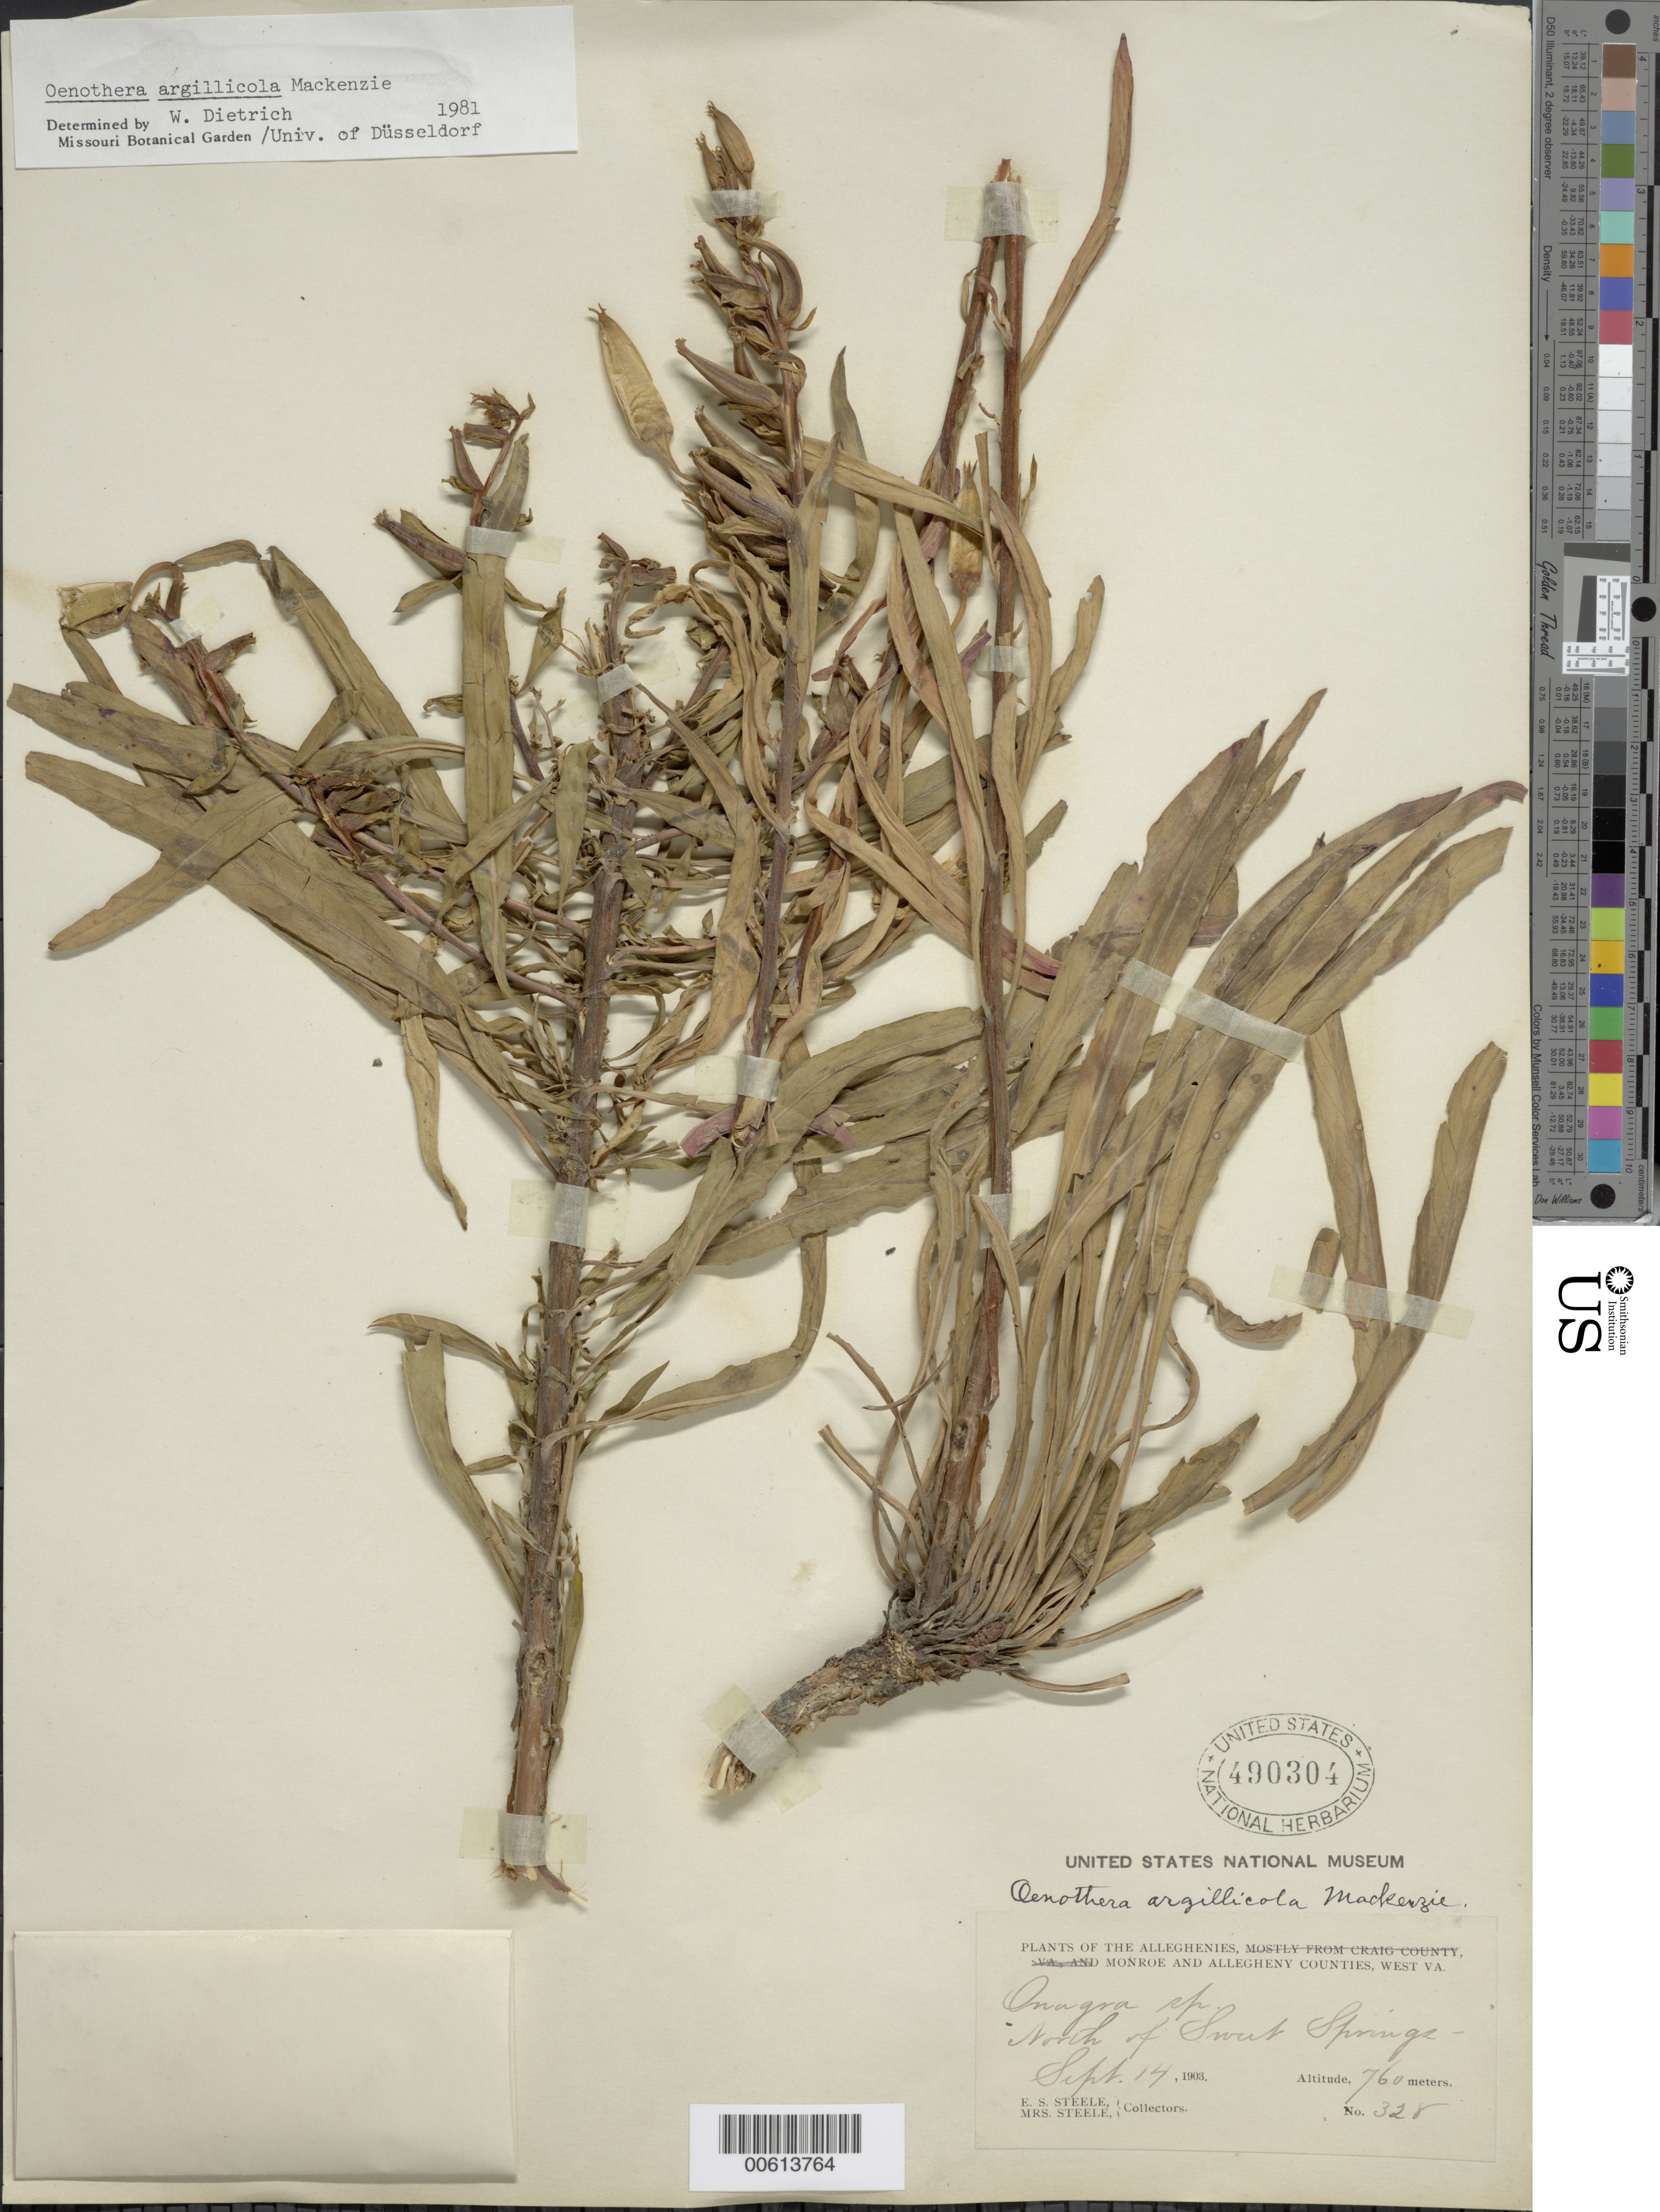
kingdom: Plantae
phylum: Tracheophyta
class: Magnoliopsida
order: Myrtales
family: Onagraceae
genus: Oenothera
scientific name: Oenothera argillicola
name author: Mackenz.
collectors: E. Steele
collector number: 328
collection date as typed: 14 Sep 1903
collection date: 1903-09-14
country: United States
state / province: West Virginia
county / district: Monroe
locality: Sweet Springs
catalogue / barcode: US 490304